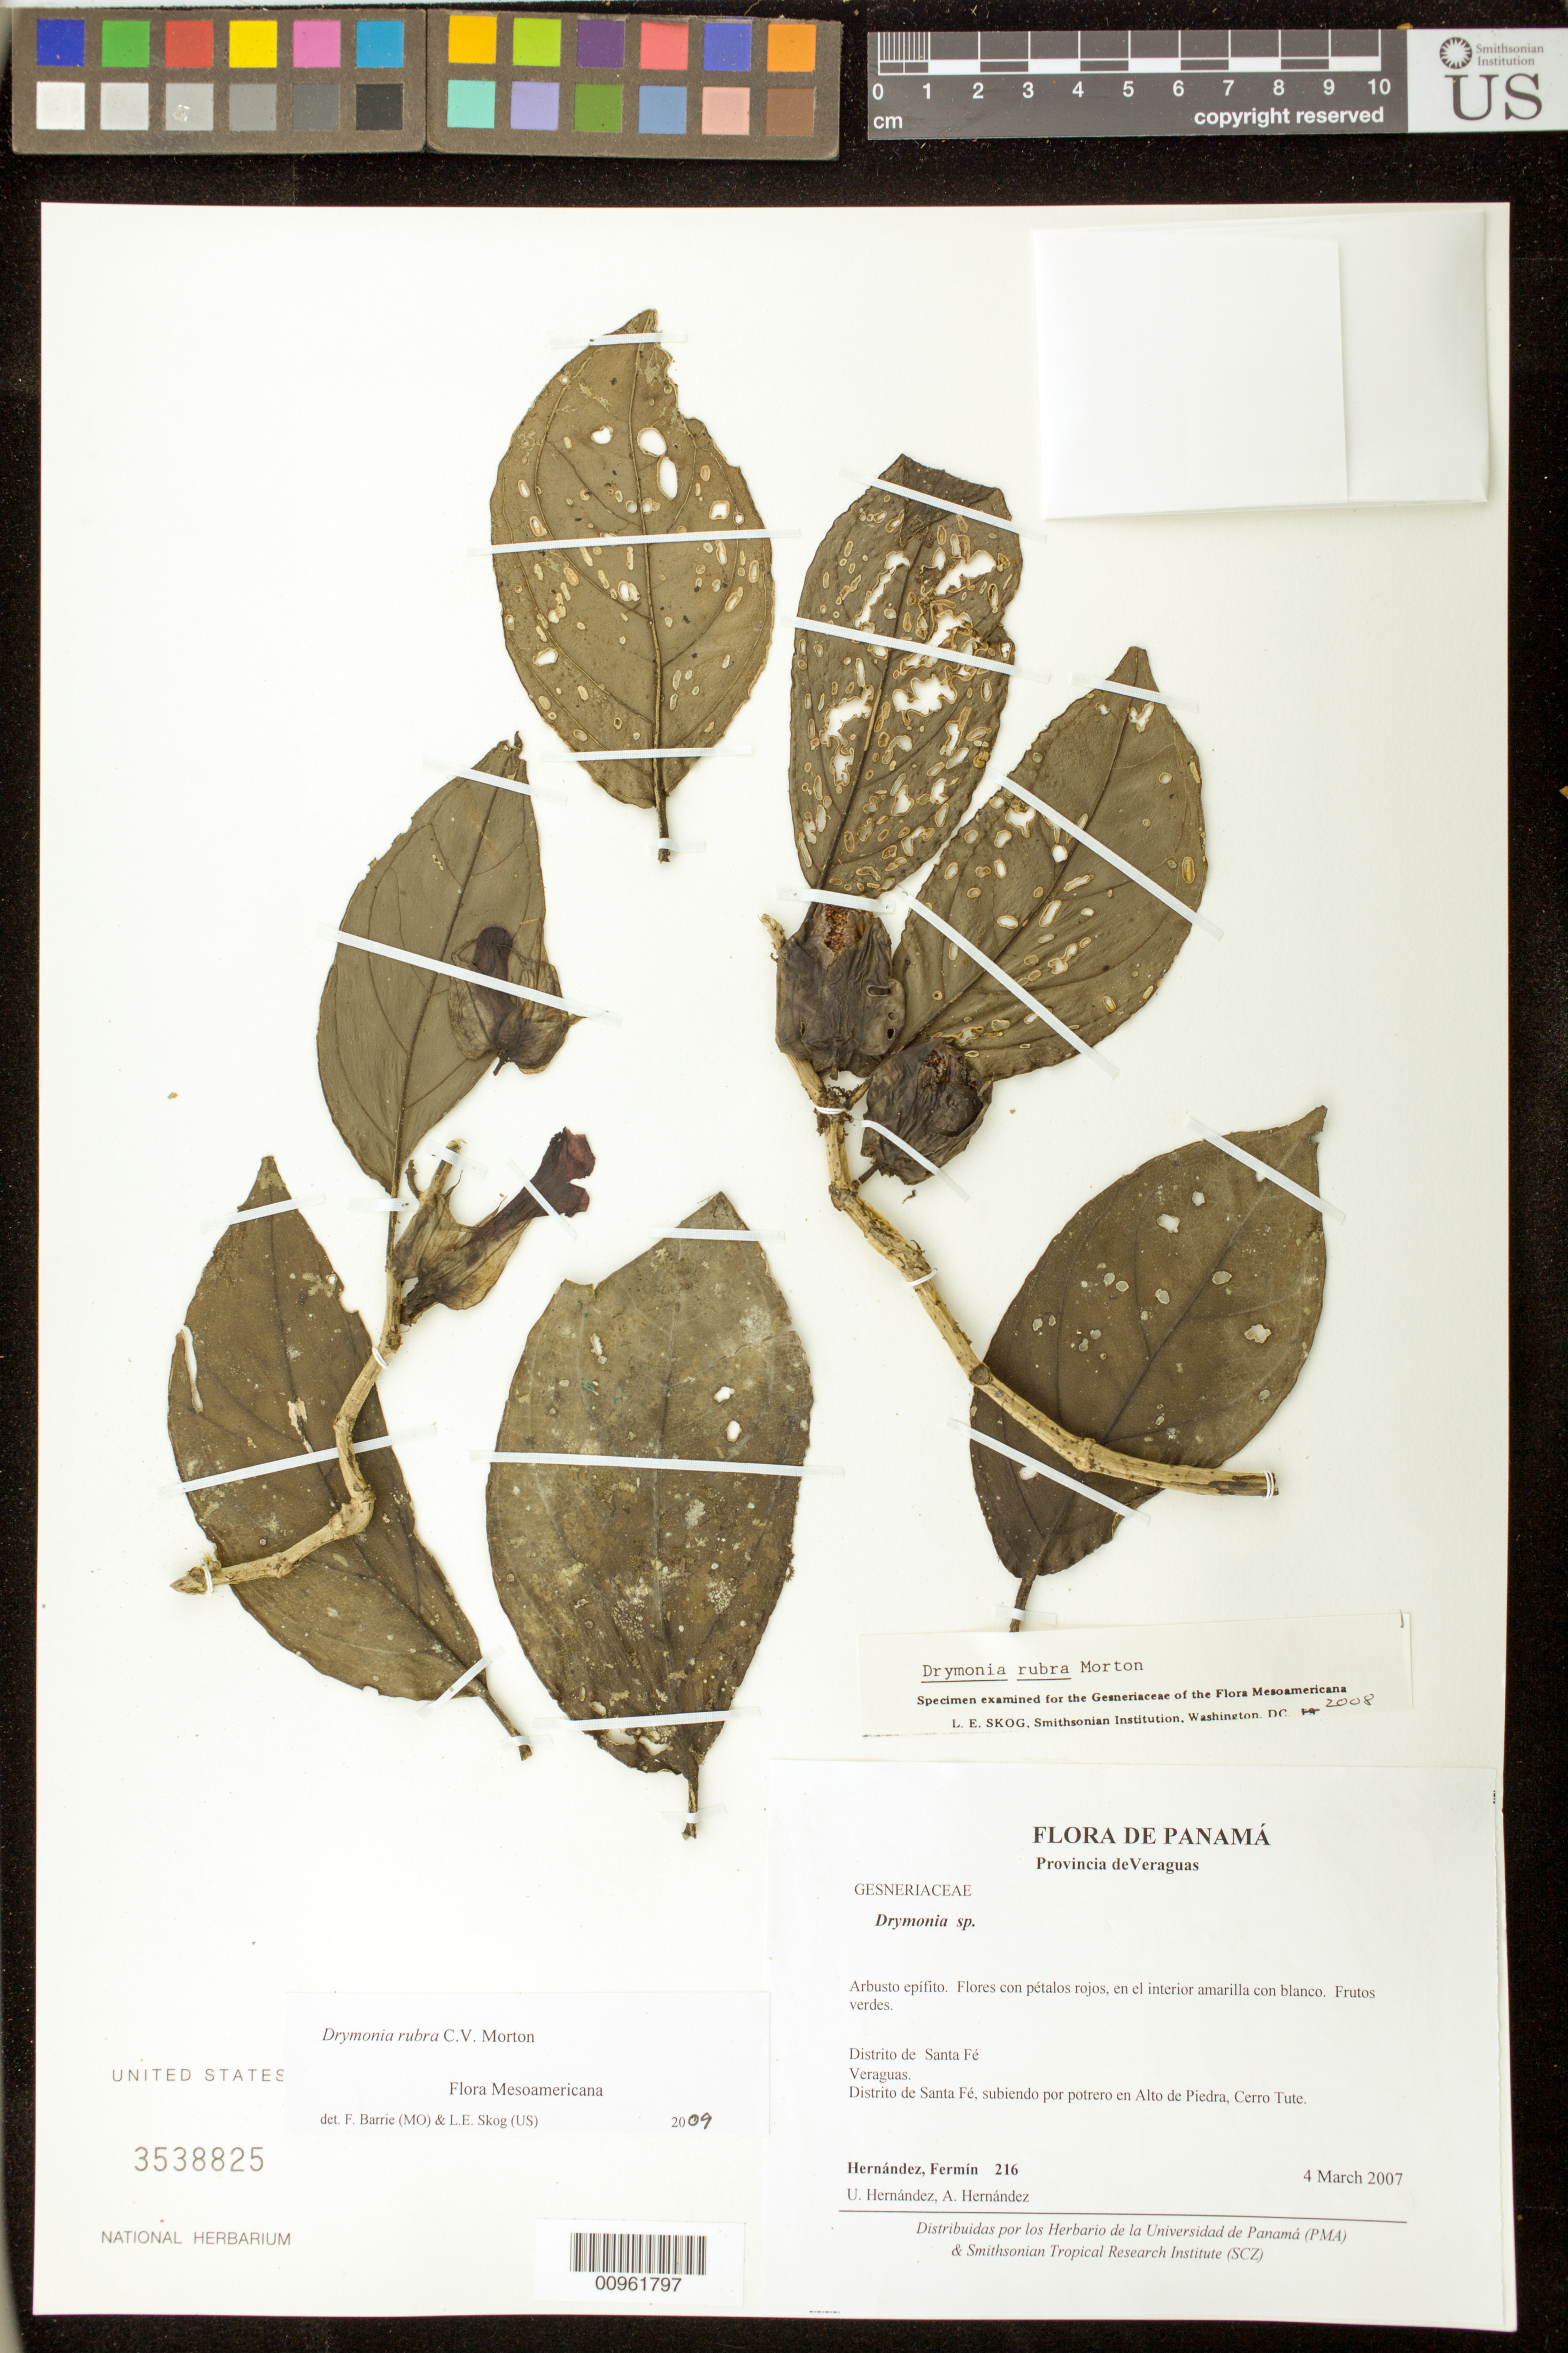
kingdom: Plantae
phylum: Tracheophyta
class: Magnoliopsida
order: Lamiales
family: Gesneriaceae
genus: Drymonia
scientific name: Drymonia rubra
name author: C.V. Morton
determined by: Skog, Laurence E.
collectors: F. Hernández, U. Hernández & A. Hernandez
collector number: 216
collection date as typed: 04 Mar 2007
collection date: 2007-03-04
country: Panama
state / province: Veraguas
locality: Distrito de Santa Fé, subiendo por potrero en Alto de Piedra, Cerro Tute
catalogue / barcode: US 3538825